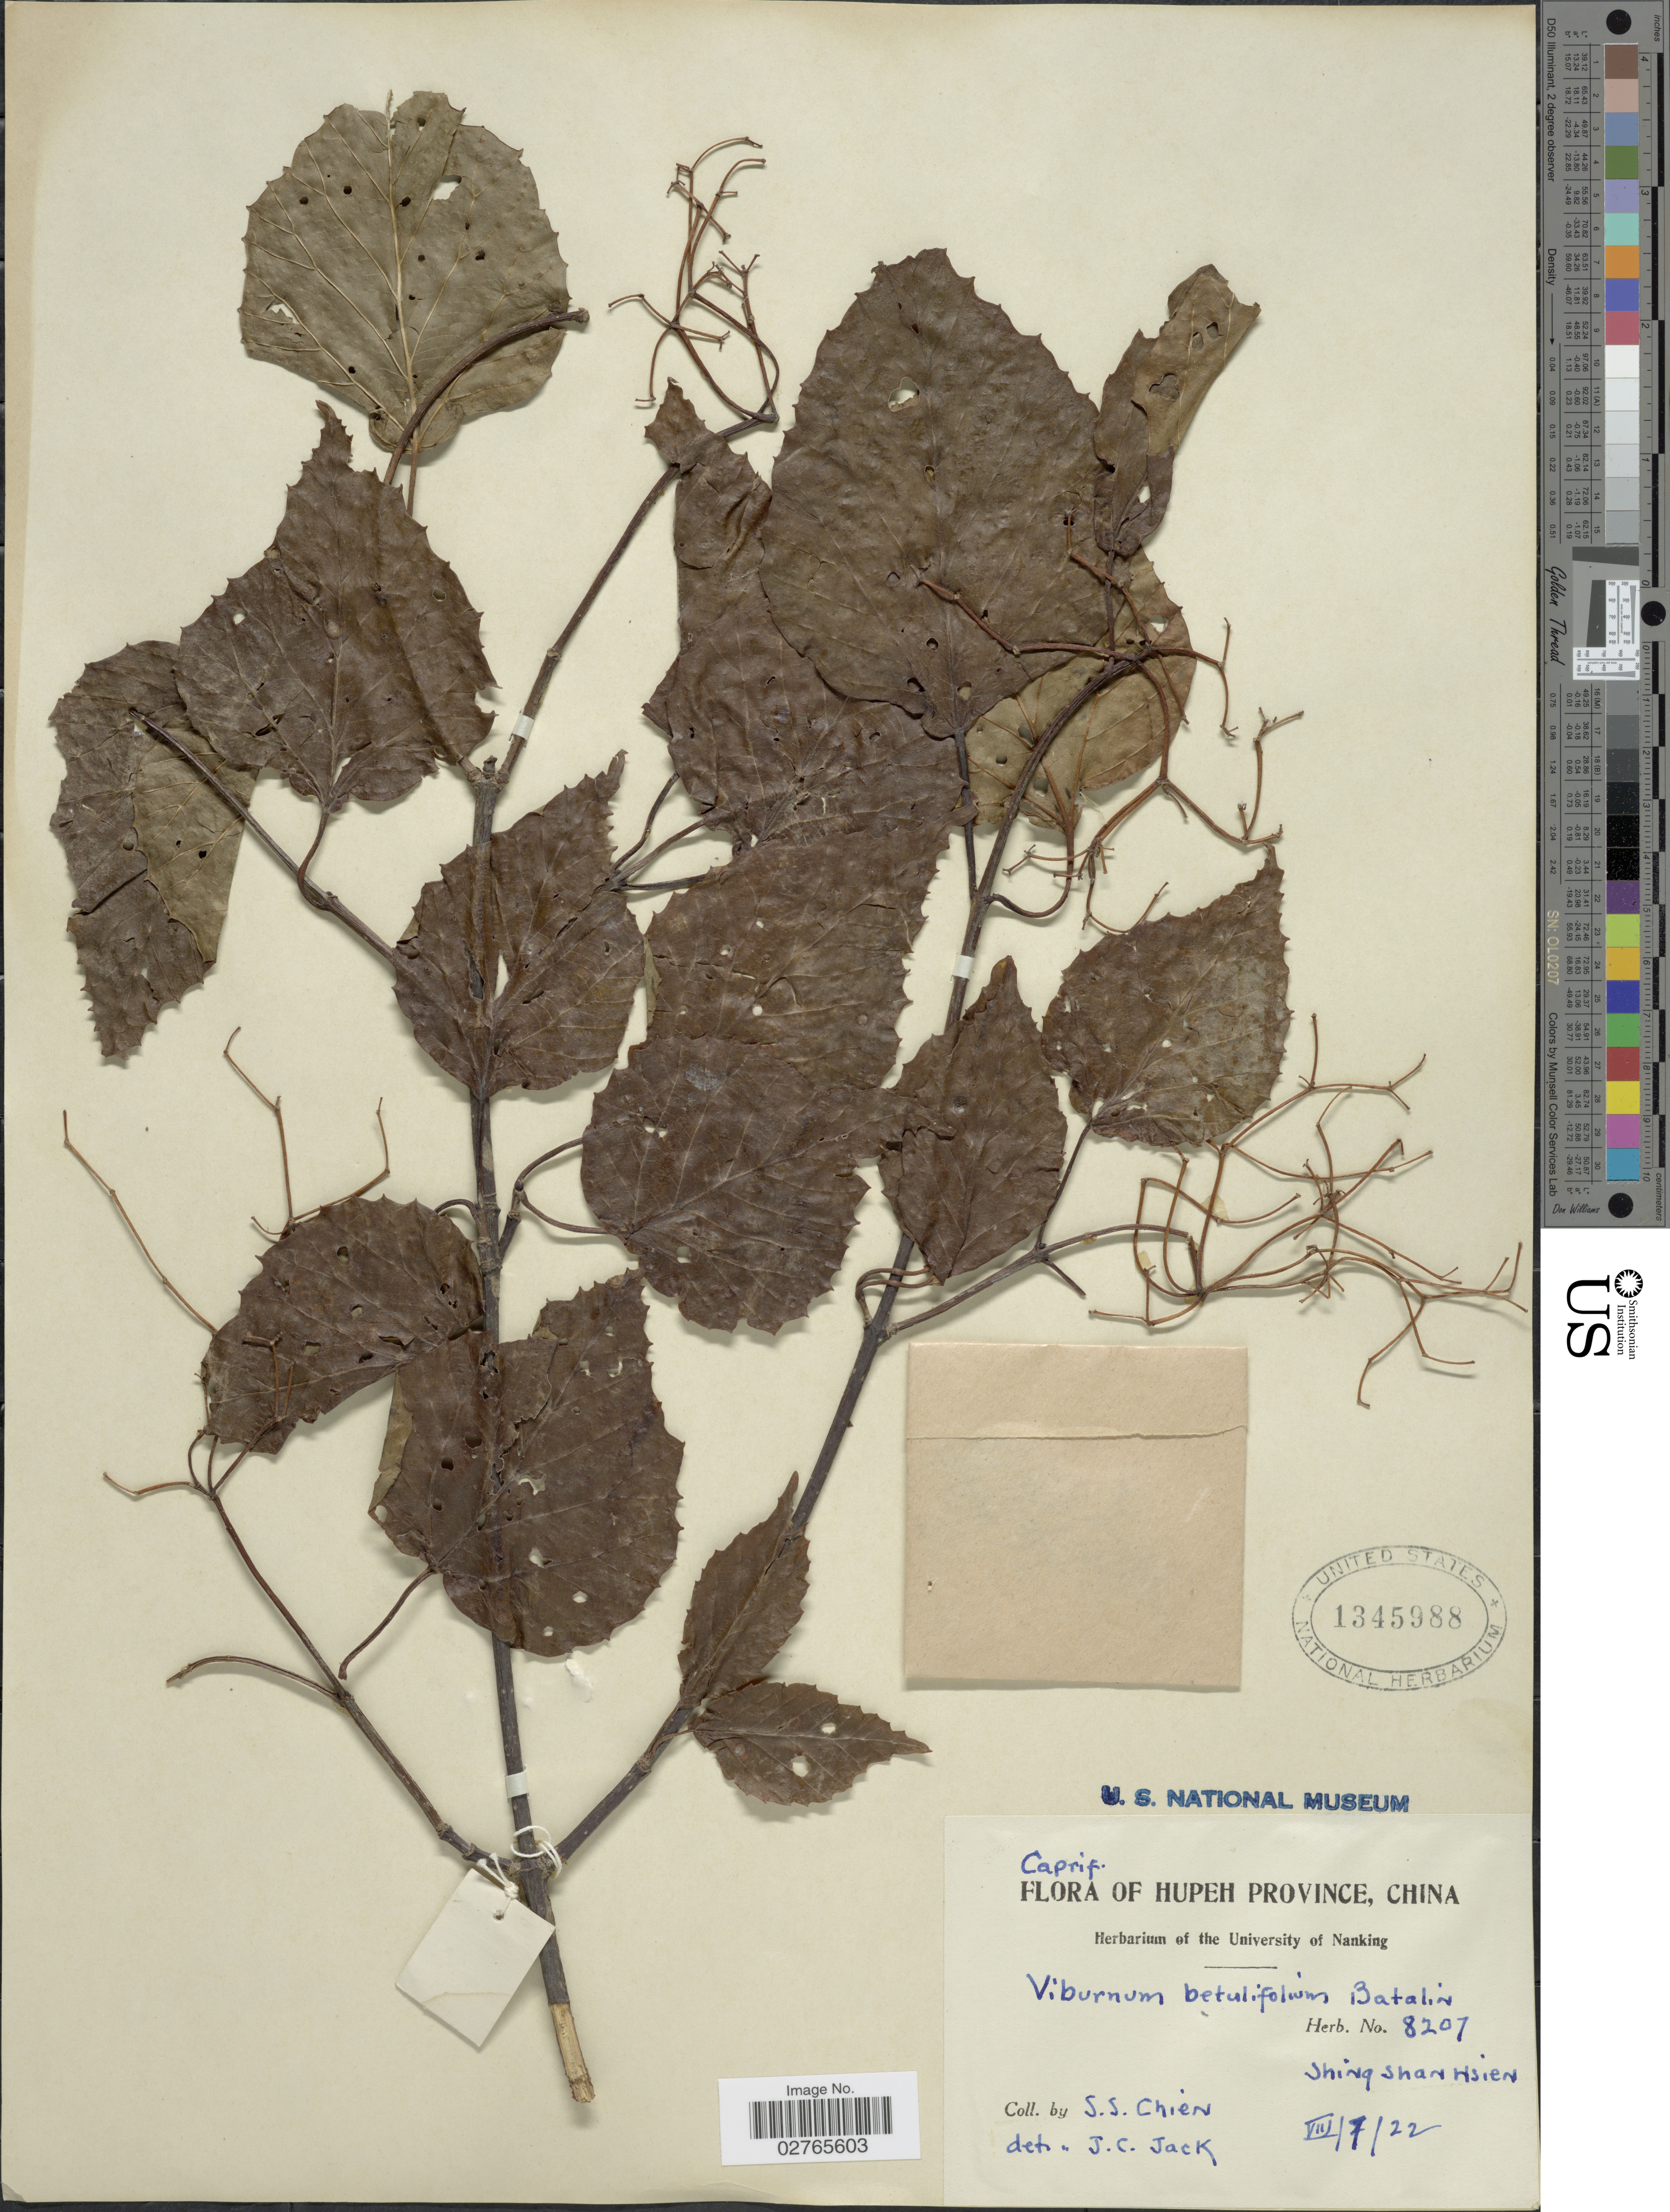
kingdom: Plantae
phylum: Tracheophyta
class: Magnoliopsida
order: Dipsacales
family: Viburnaceae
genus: Viburnum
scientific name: Viburnum betulifolium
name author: Batalin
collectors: S. Chien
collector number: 8207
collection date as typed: Transcribed d/m/y: 7/8/22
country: China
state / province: Hubei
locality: Hupeh Province. Shing Shan Hsien.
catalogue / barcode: US 1345988